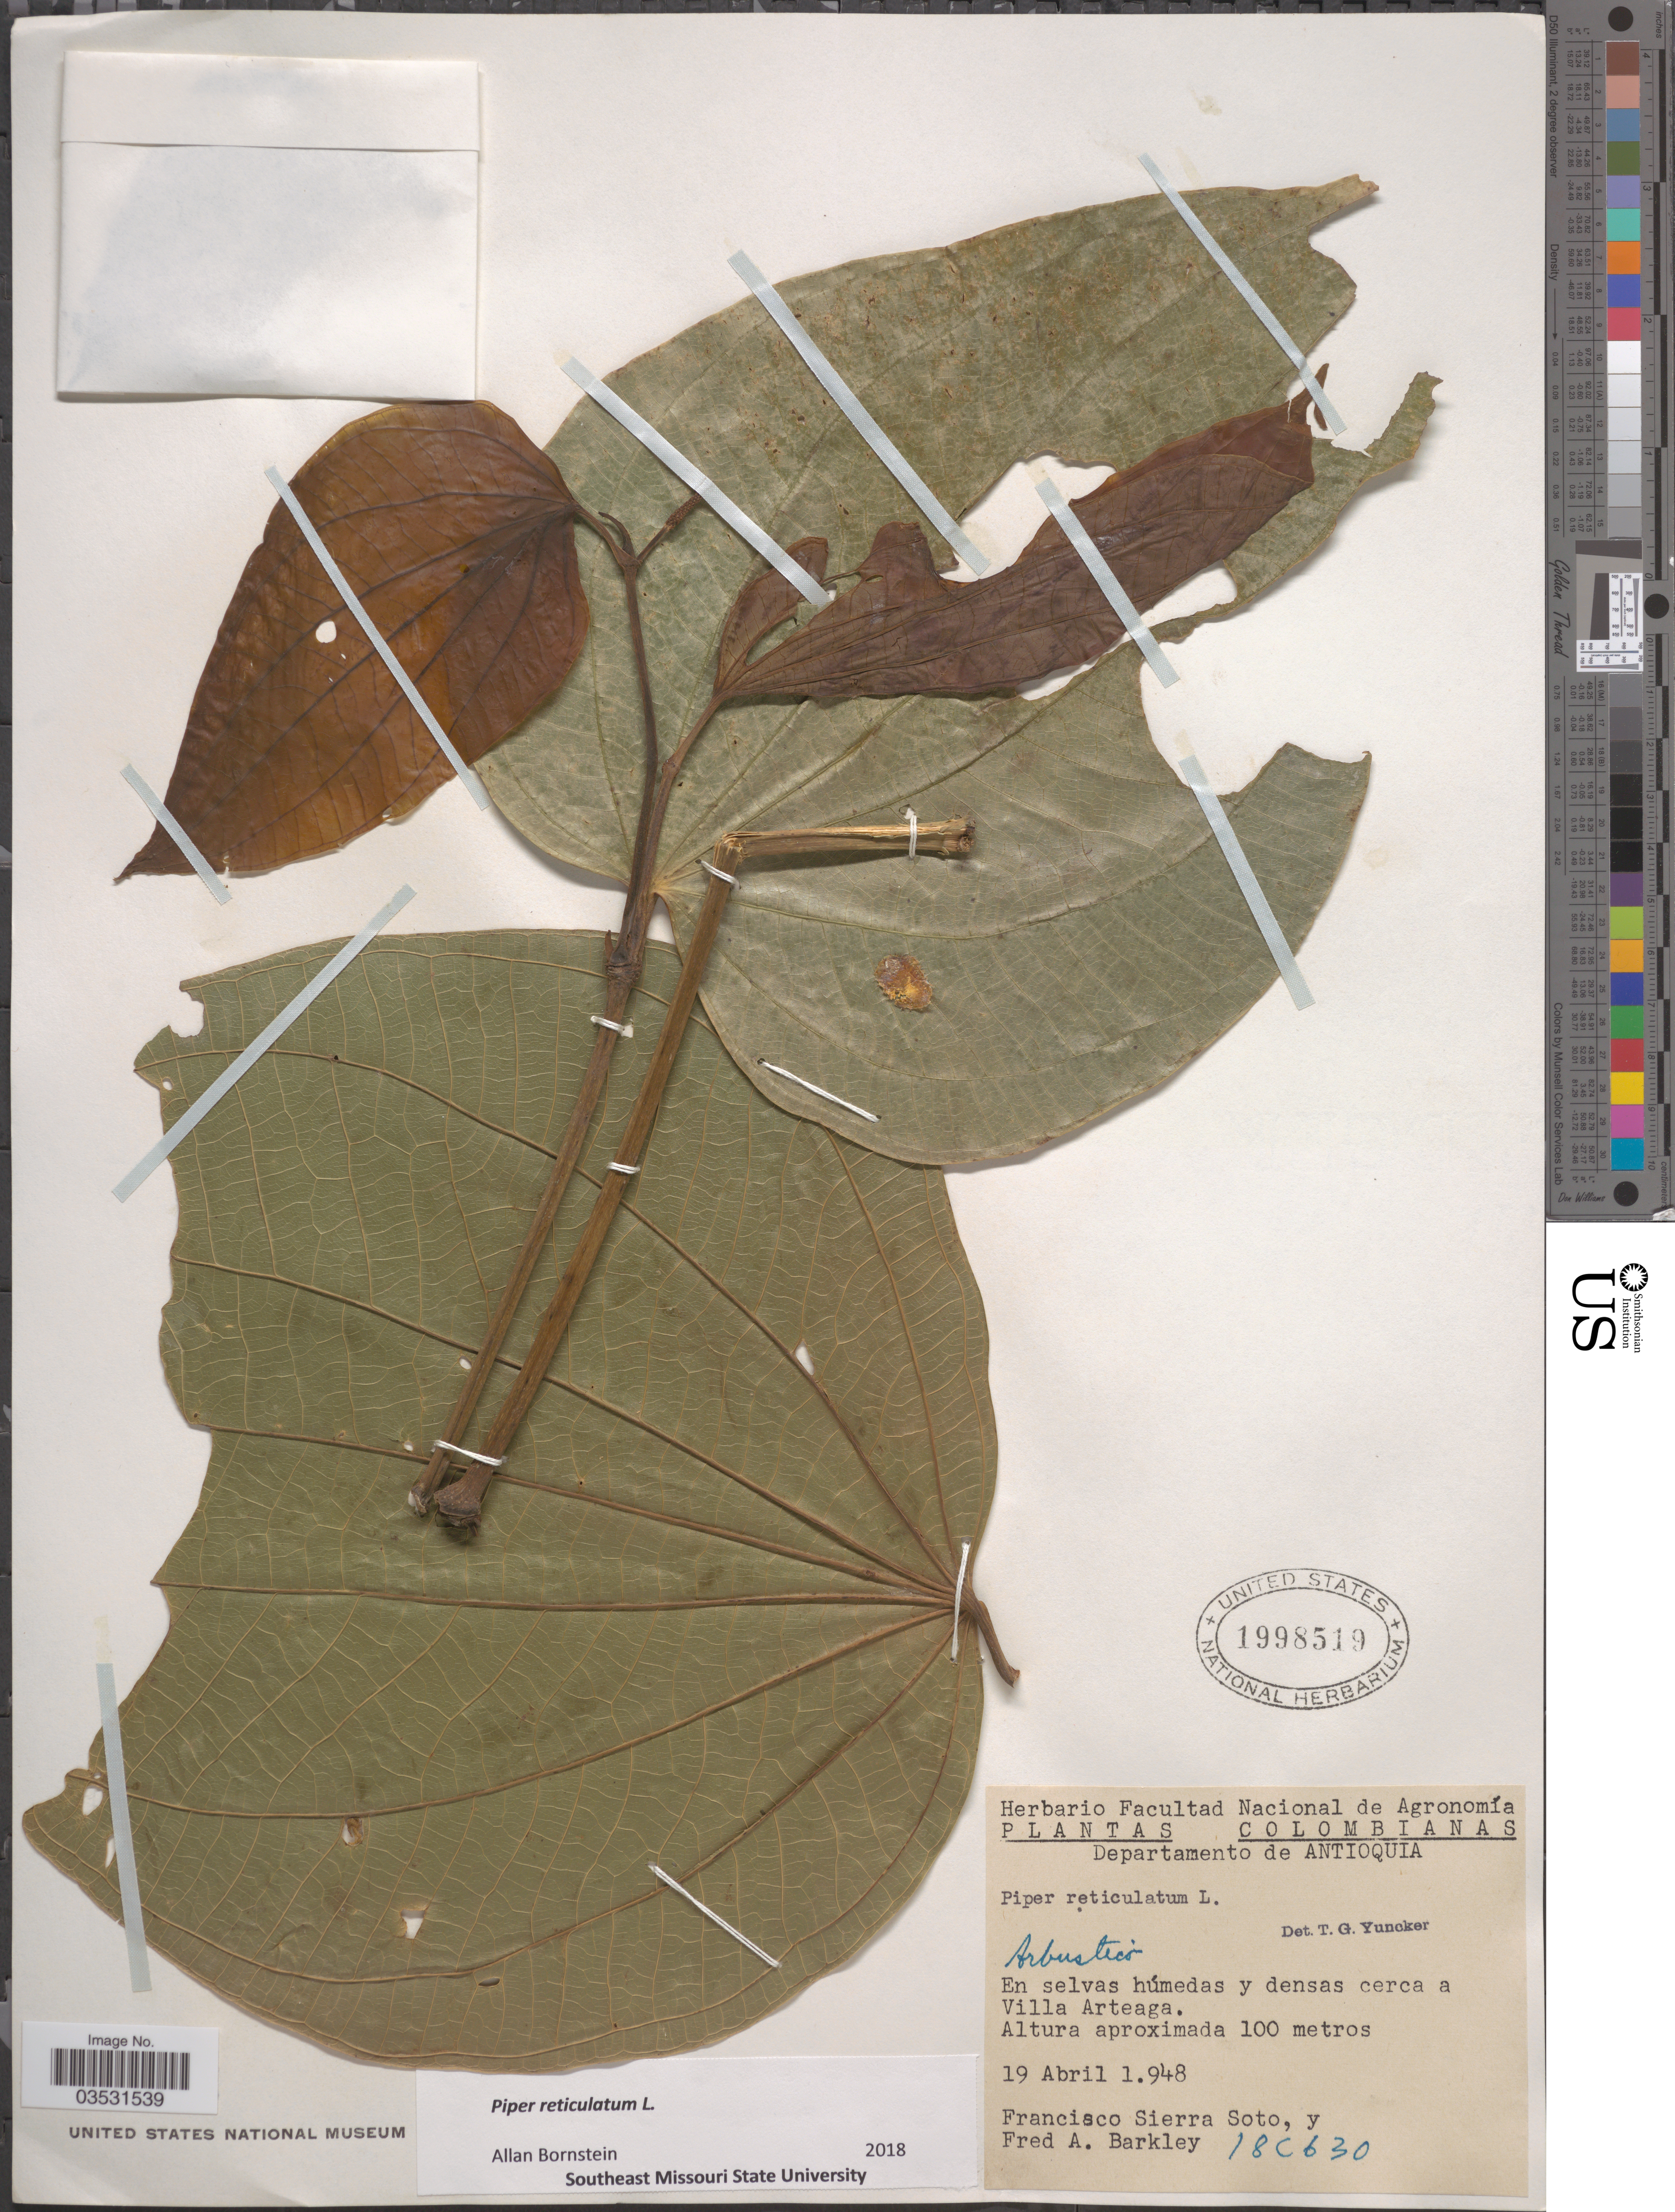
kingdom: Plantae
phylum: Tracheophyta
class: Magnoliopsida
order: Piperales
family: Piperaceae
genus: Piper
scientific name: Piper reticulatum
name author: L.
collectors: F. Sierra Soto & F. A. Barkley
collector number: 18C630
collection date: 1948-04-19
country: Colombia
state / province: Antioquia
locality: Departamento de Antioquia. En selvals húmedas y densas cerca a Villa Arteaga.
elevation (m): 100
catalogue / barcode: US 1998519